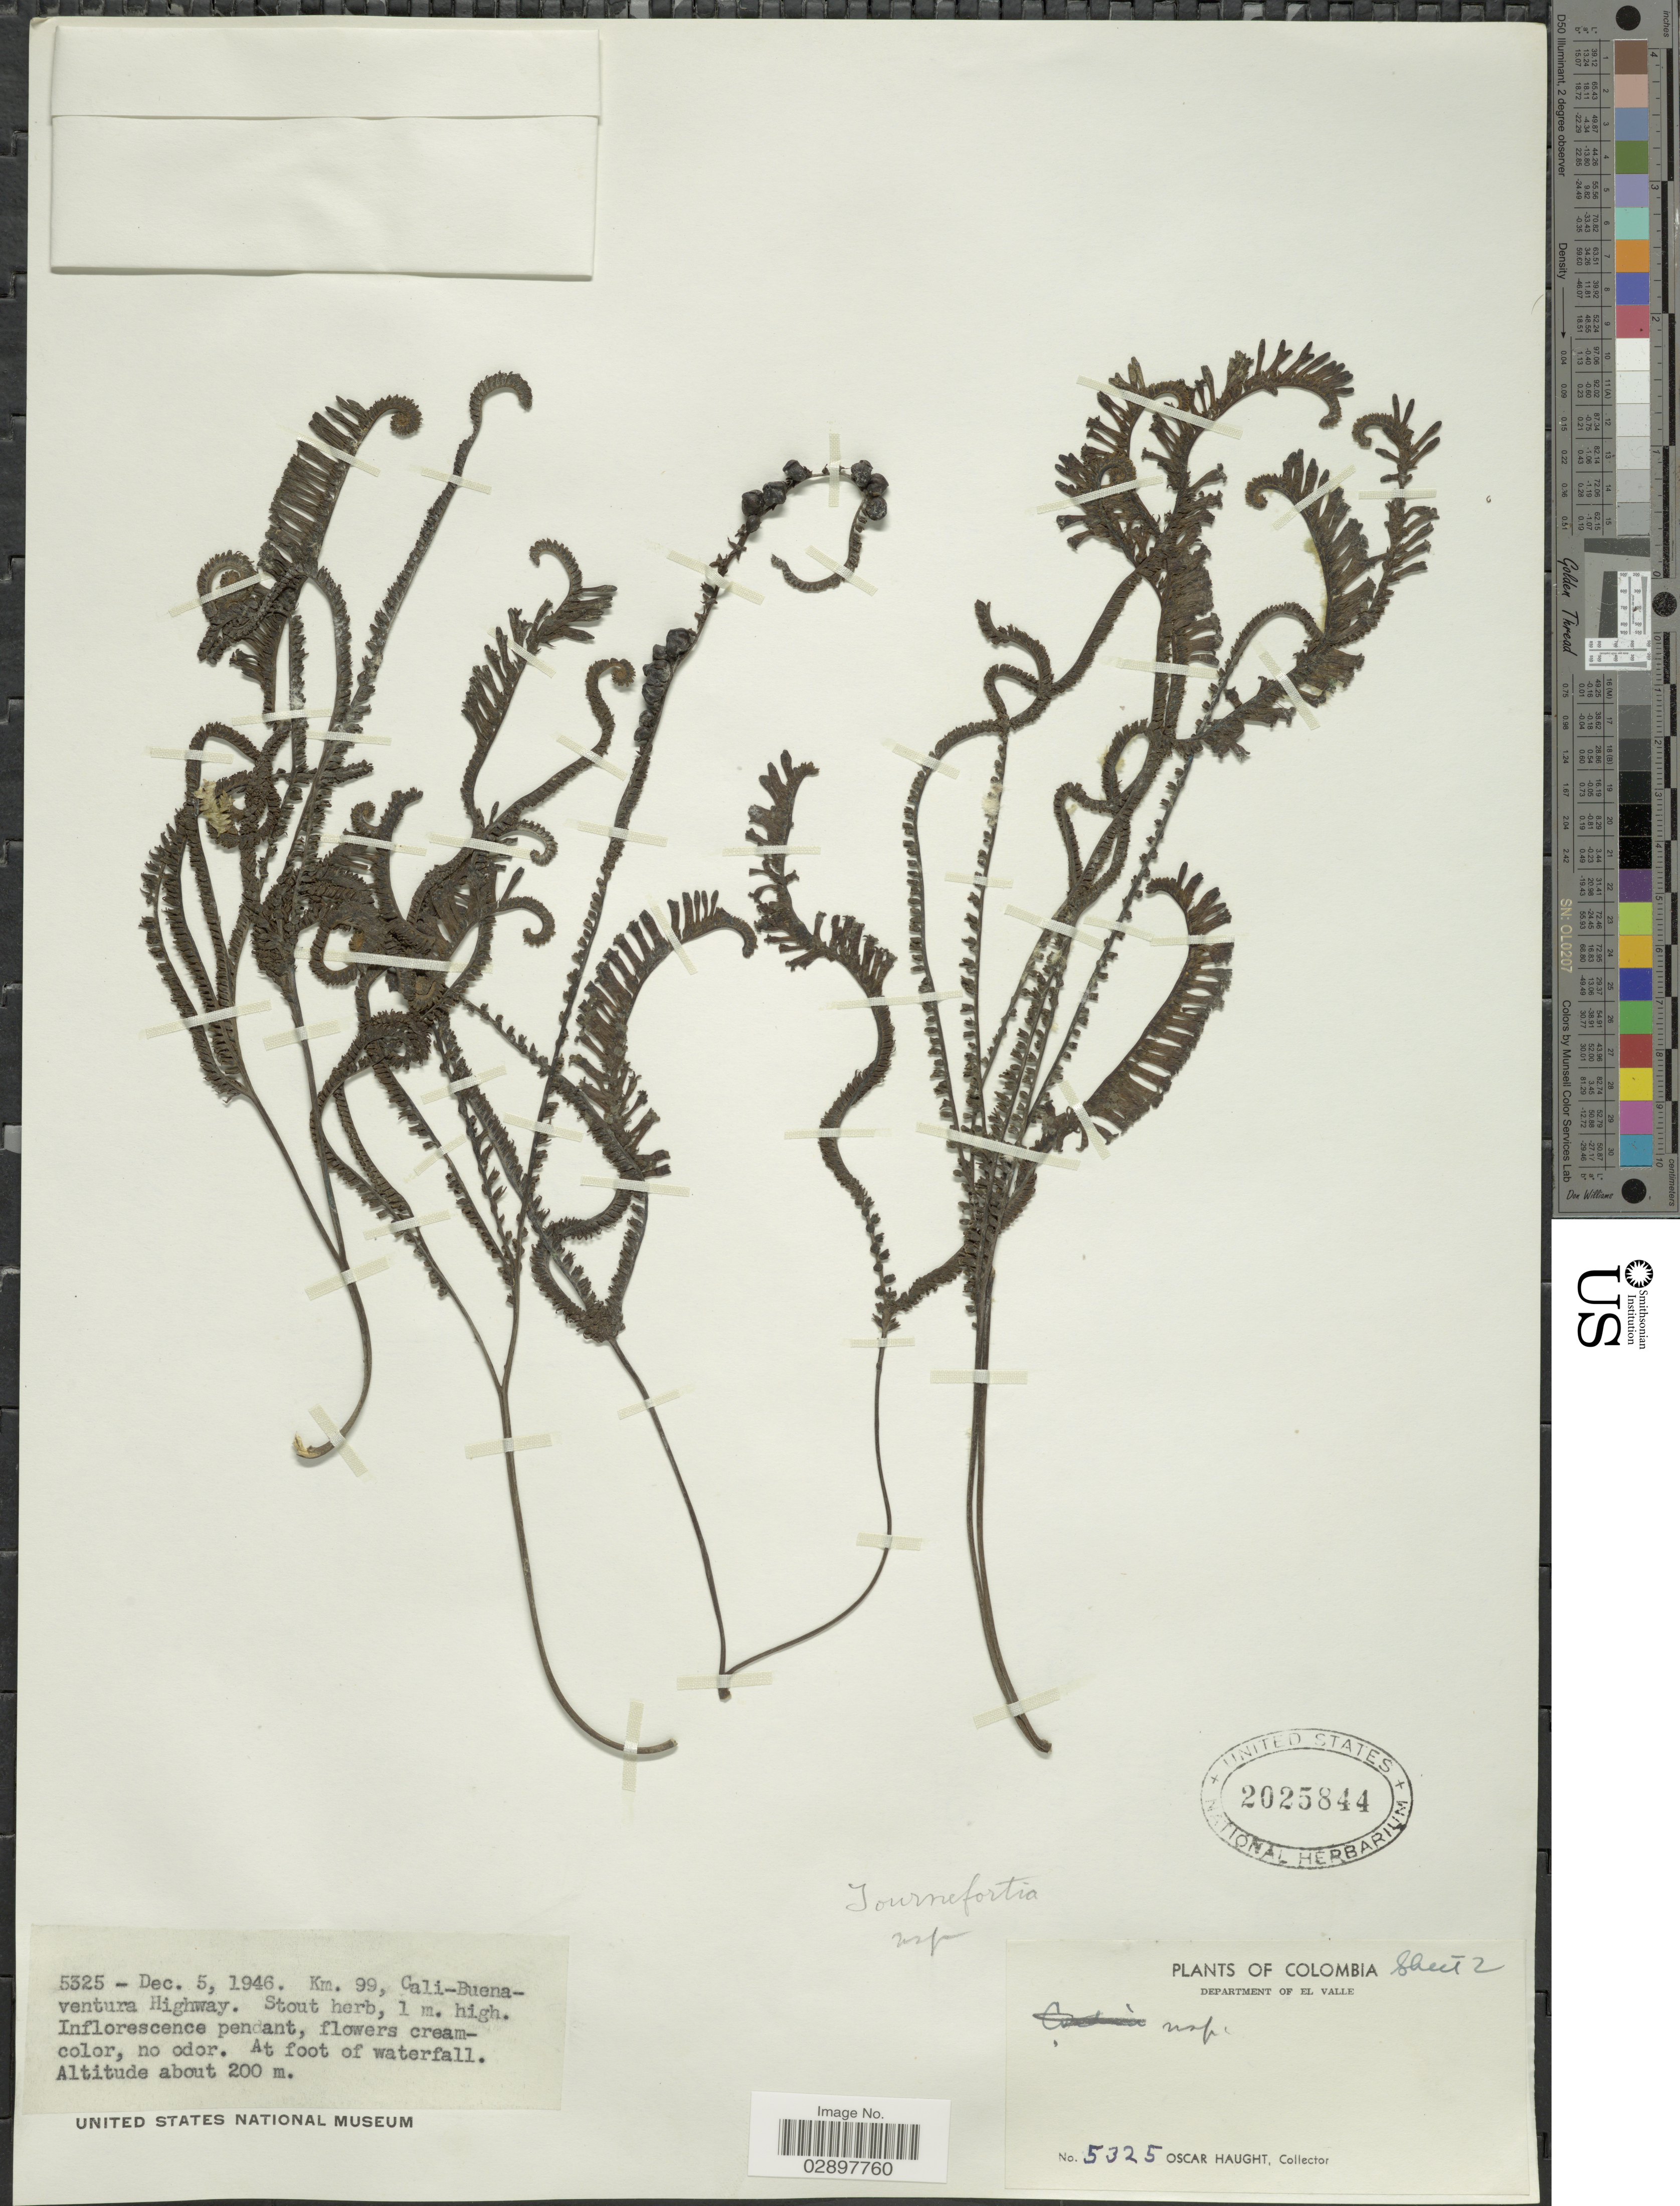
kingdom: Plantae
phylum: Tracheophyta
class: Magnoliopsida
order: Boraginales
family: Heliotropiaceae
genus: Tournefortia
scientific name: Tournefortia sp.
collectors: O. L. Haught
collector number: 5325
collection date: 1946-12-05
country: Colombia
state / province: Valle del Cauca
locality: Km. 99, Cali-Buena-ventura Highway. At foot of waterfall. Department of El Valle.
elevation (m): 200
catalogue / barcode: US 2025844